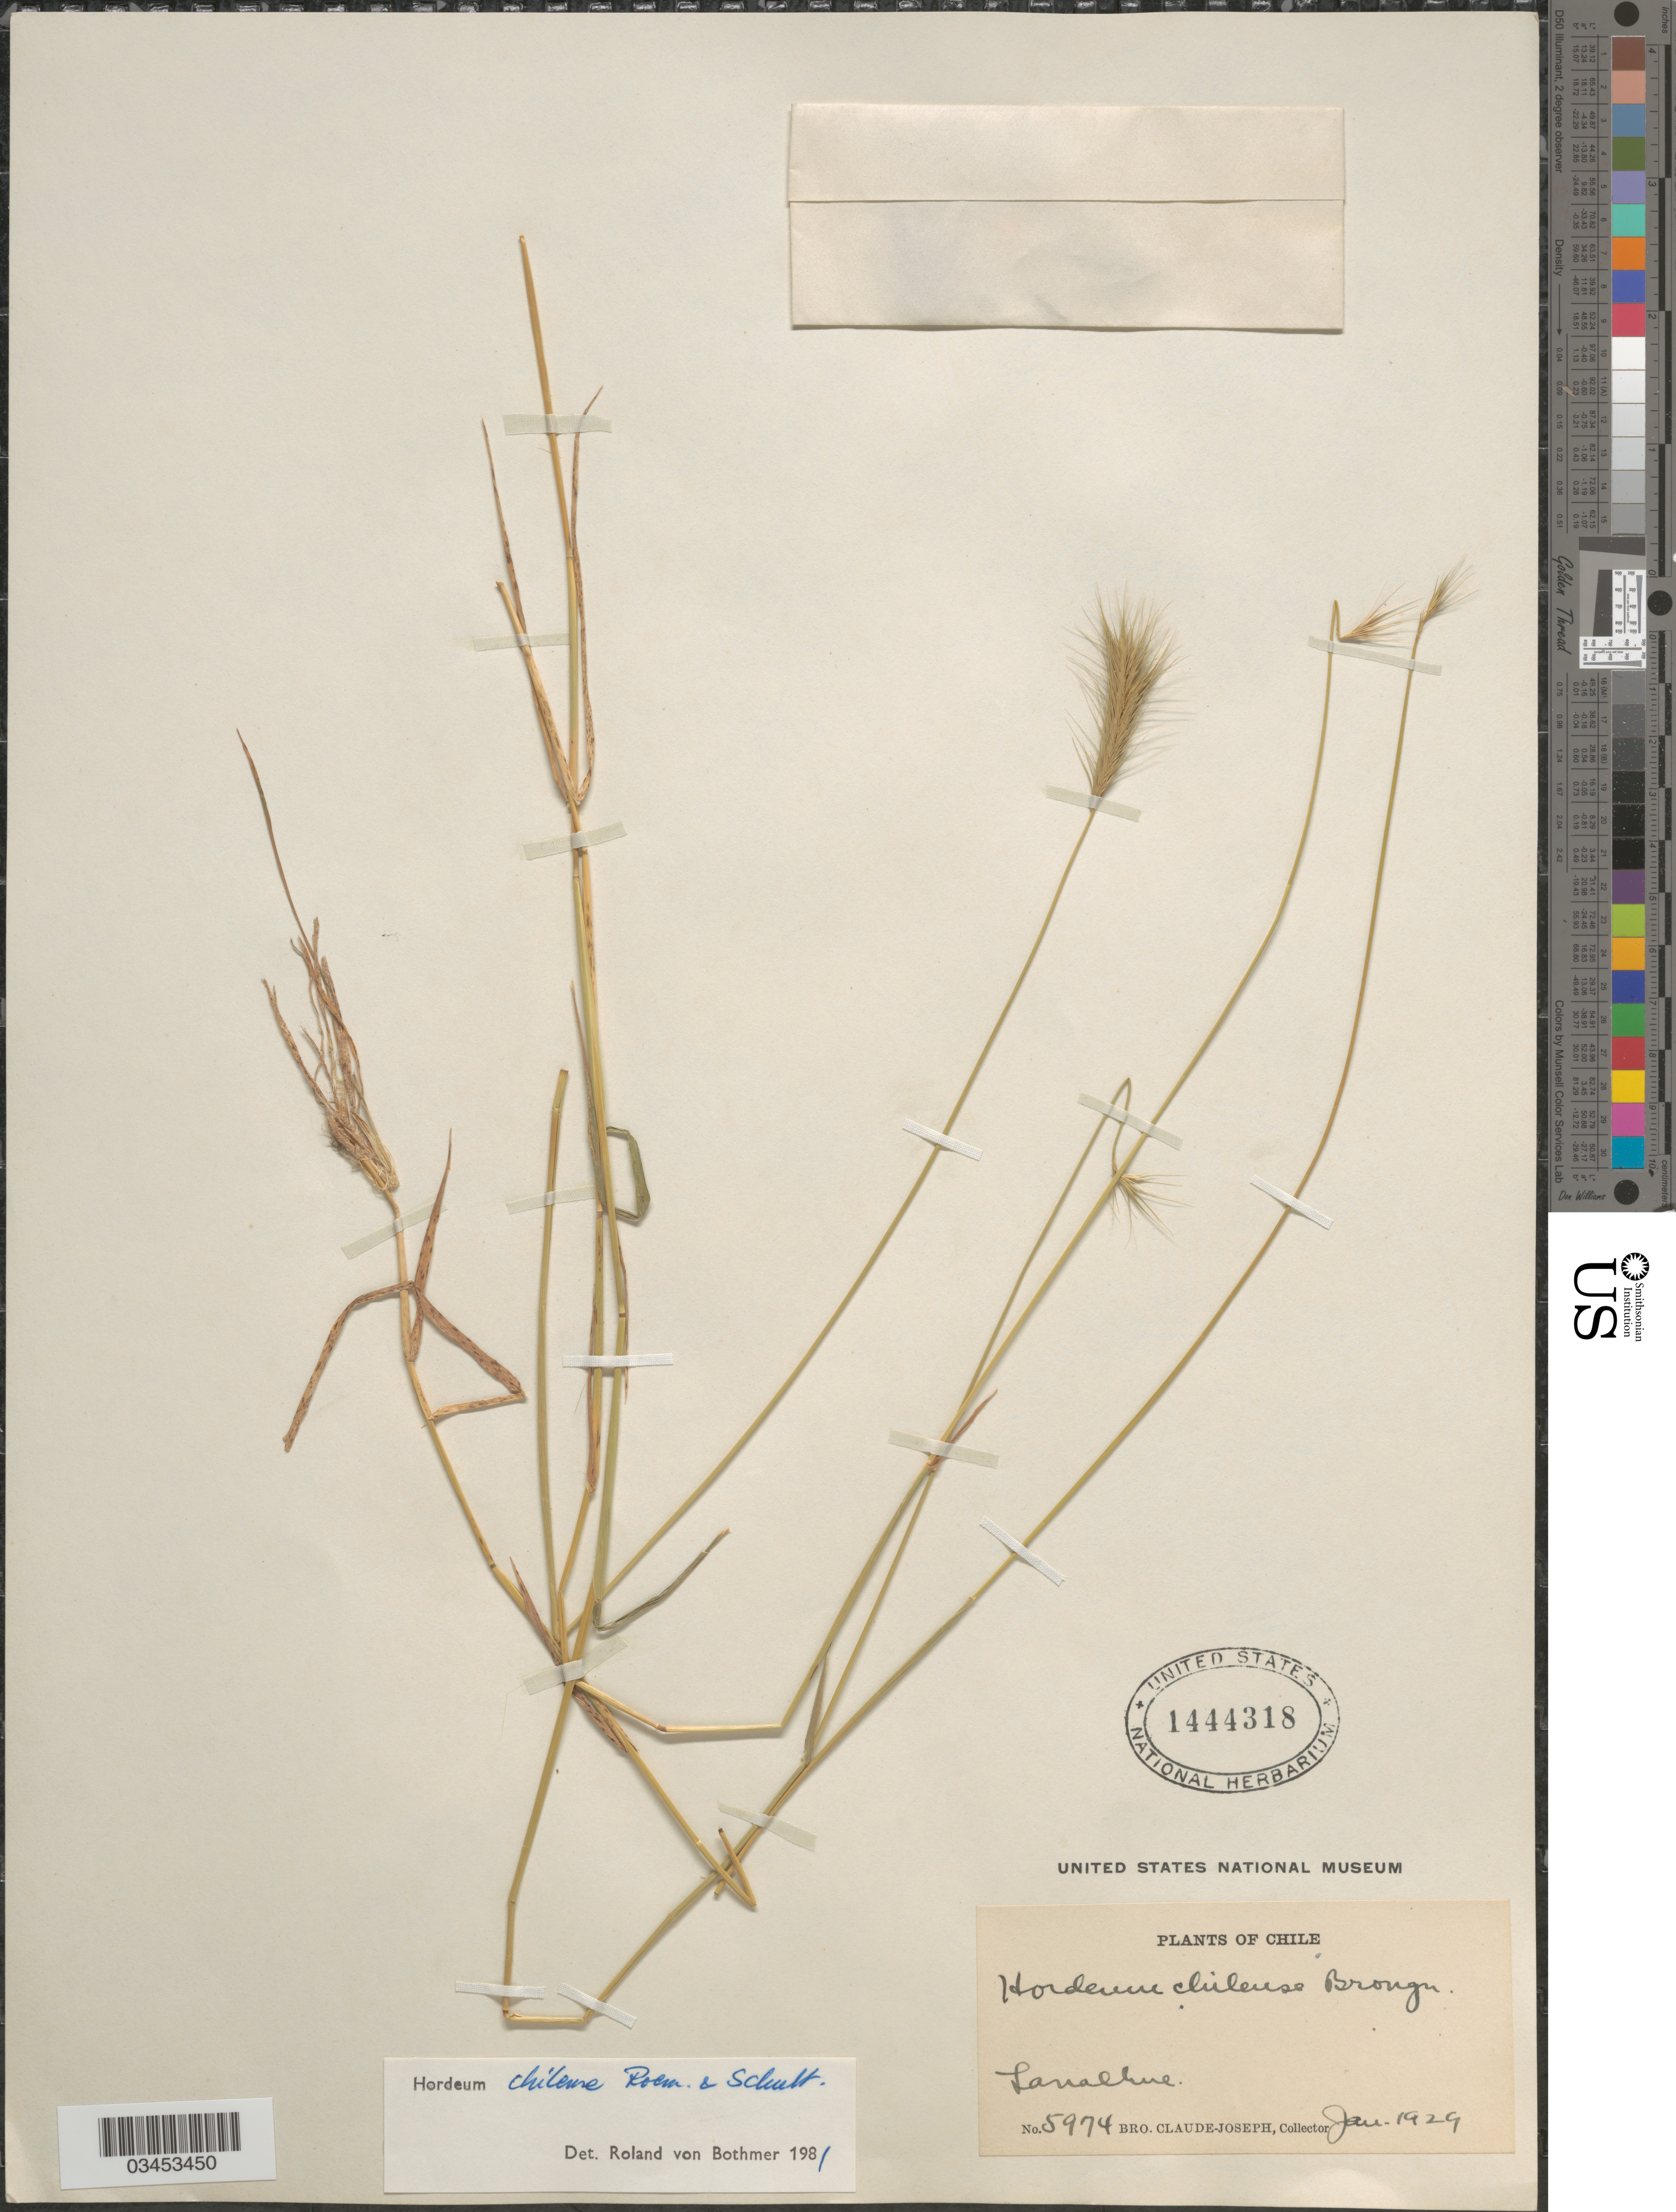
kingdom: Plantae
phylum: Tracheophyta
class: Liliopsida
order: Poales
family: Poaceae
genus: Hordeum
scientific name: Hordeum chilense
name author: Roem. & Schult.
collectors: Bro. Claude-Joseph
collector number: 5974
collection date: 1929-01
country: Chile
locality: Lanalhue.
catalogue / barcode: US 1444318